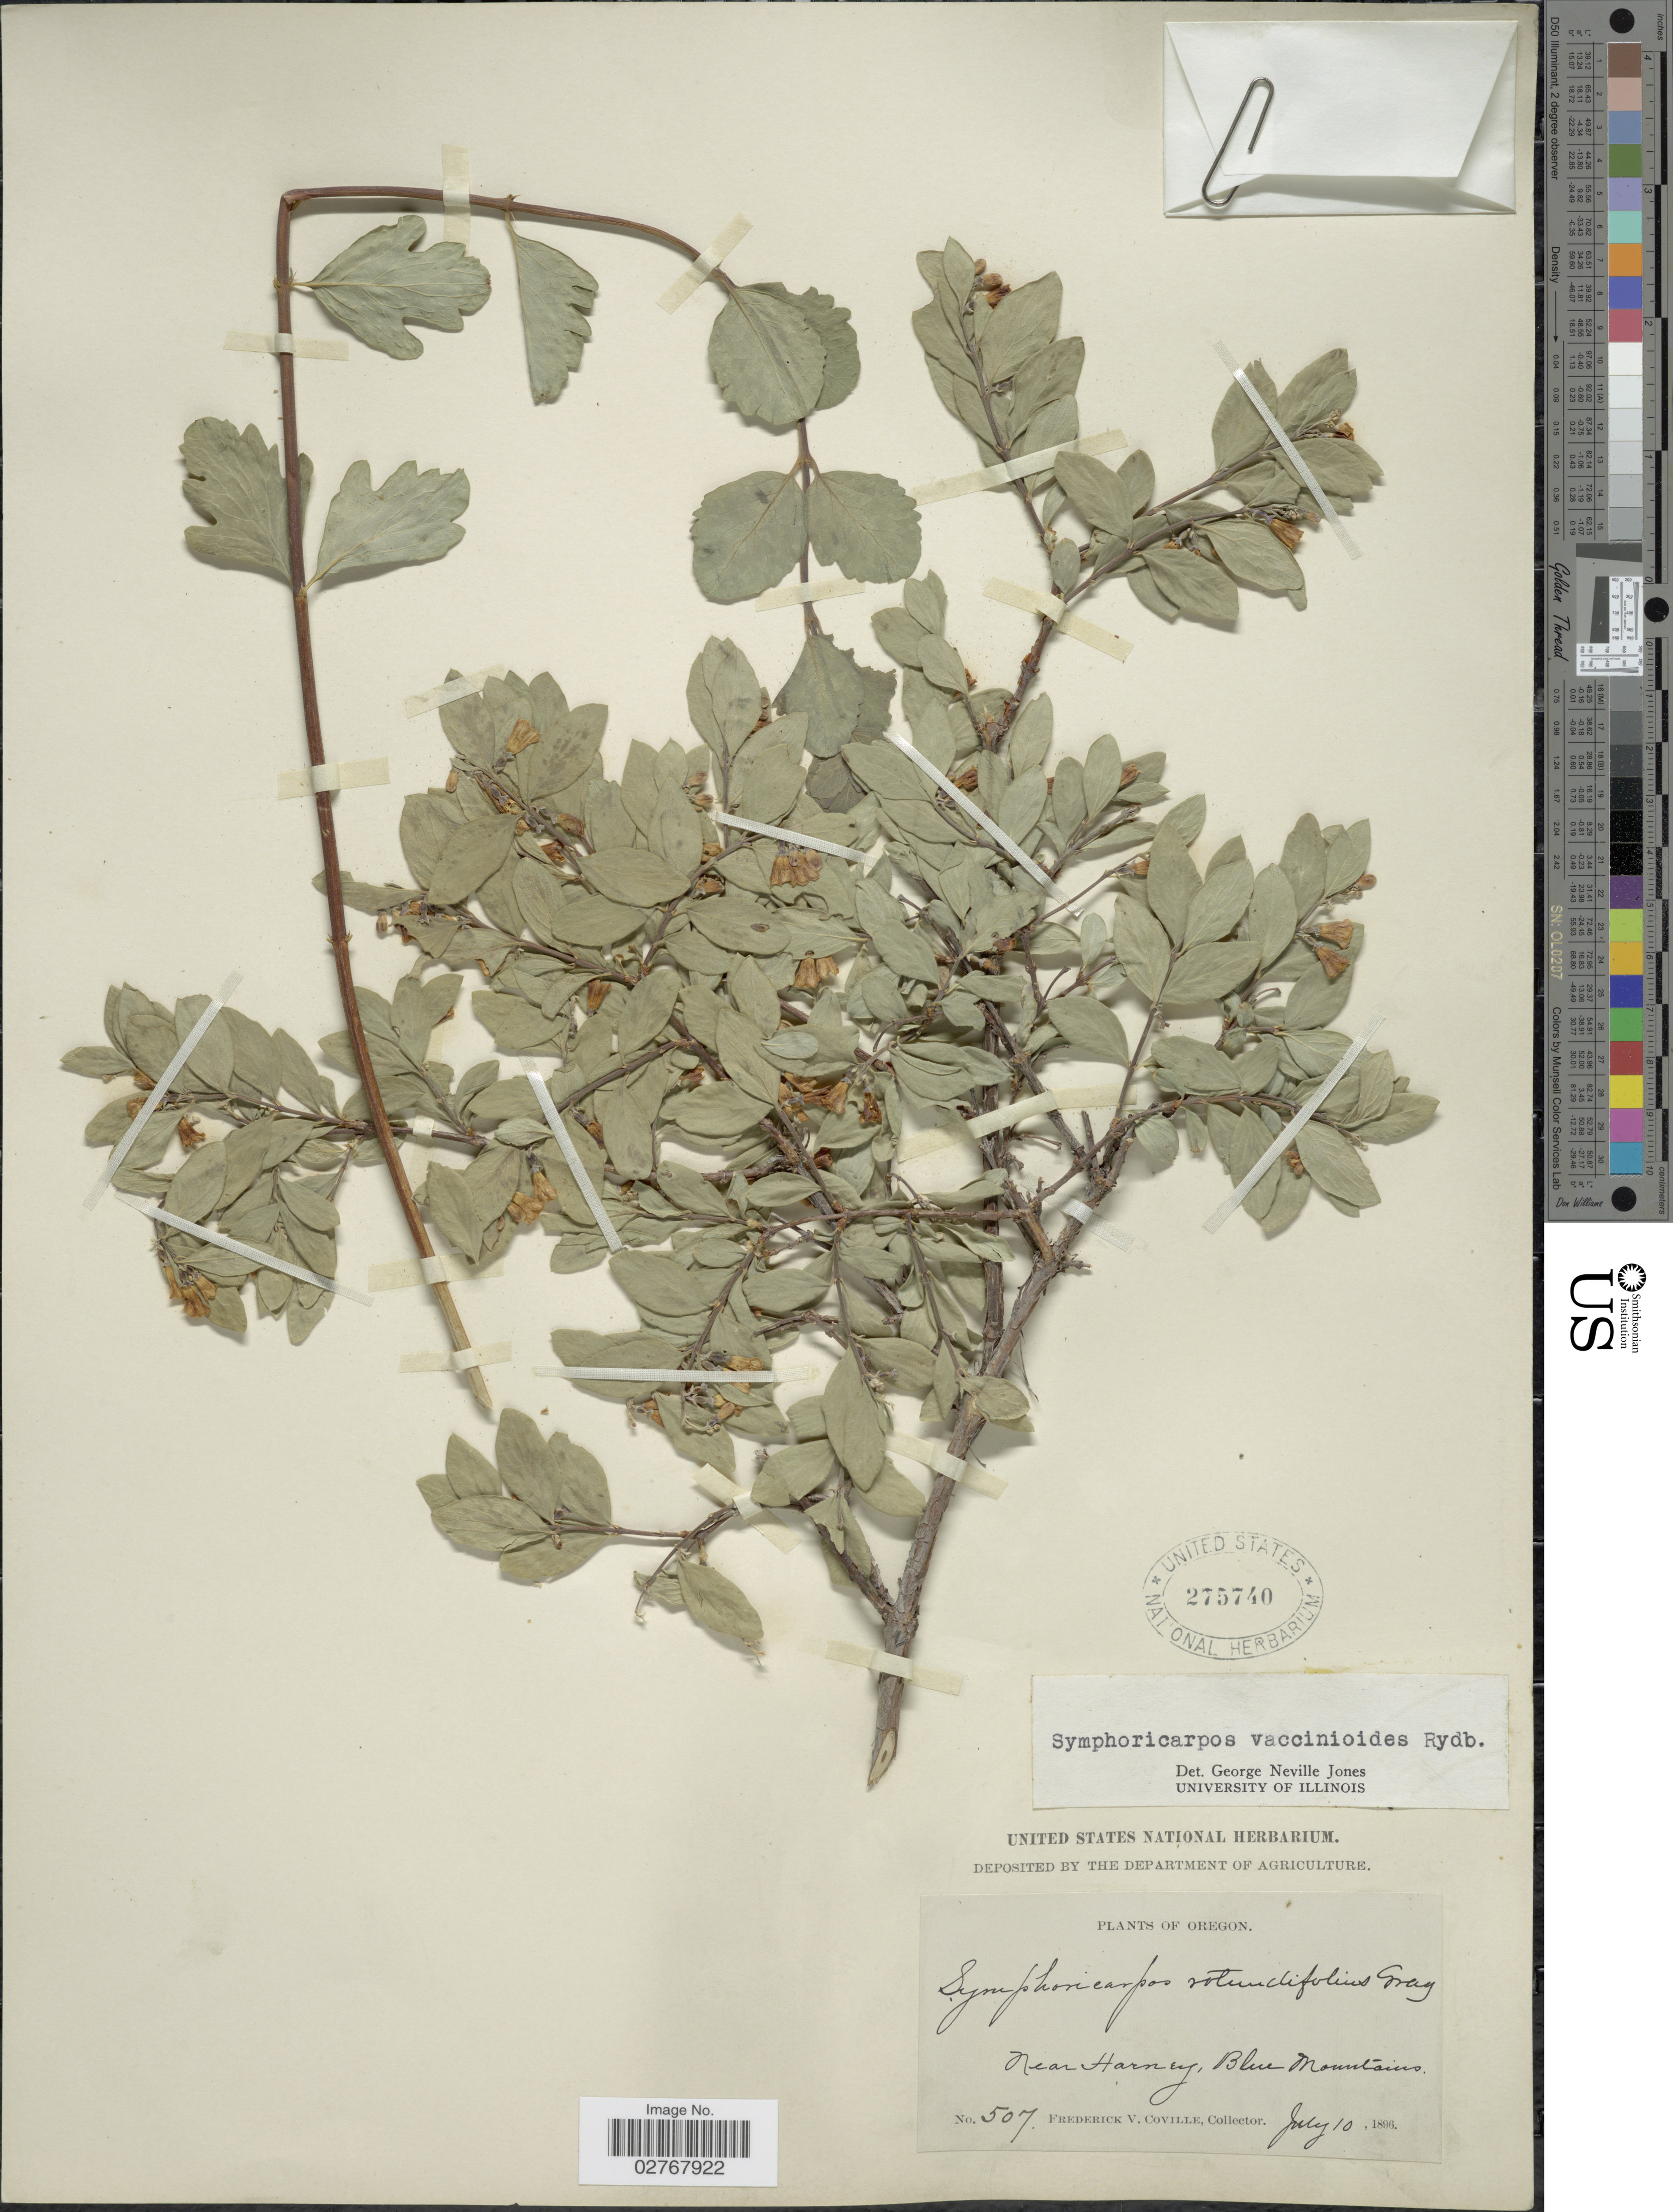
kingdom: Plantae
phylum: Tracheophyta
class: Magnoliopsida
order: Dipsacales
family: Caprifoliaceae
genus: Symphoricarpos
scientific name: Symphoricarpos vaccinioides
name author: Rydb.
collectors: F. V. Coville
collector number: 507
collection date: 1896-07-10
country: United States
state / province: Oregon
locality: Near Harney, Blue Mountains.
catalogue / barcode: US 275740